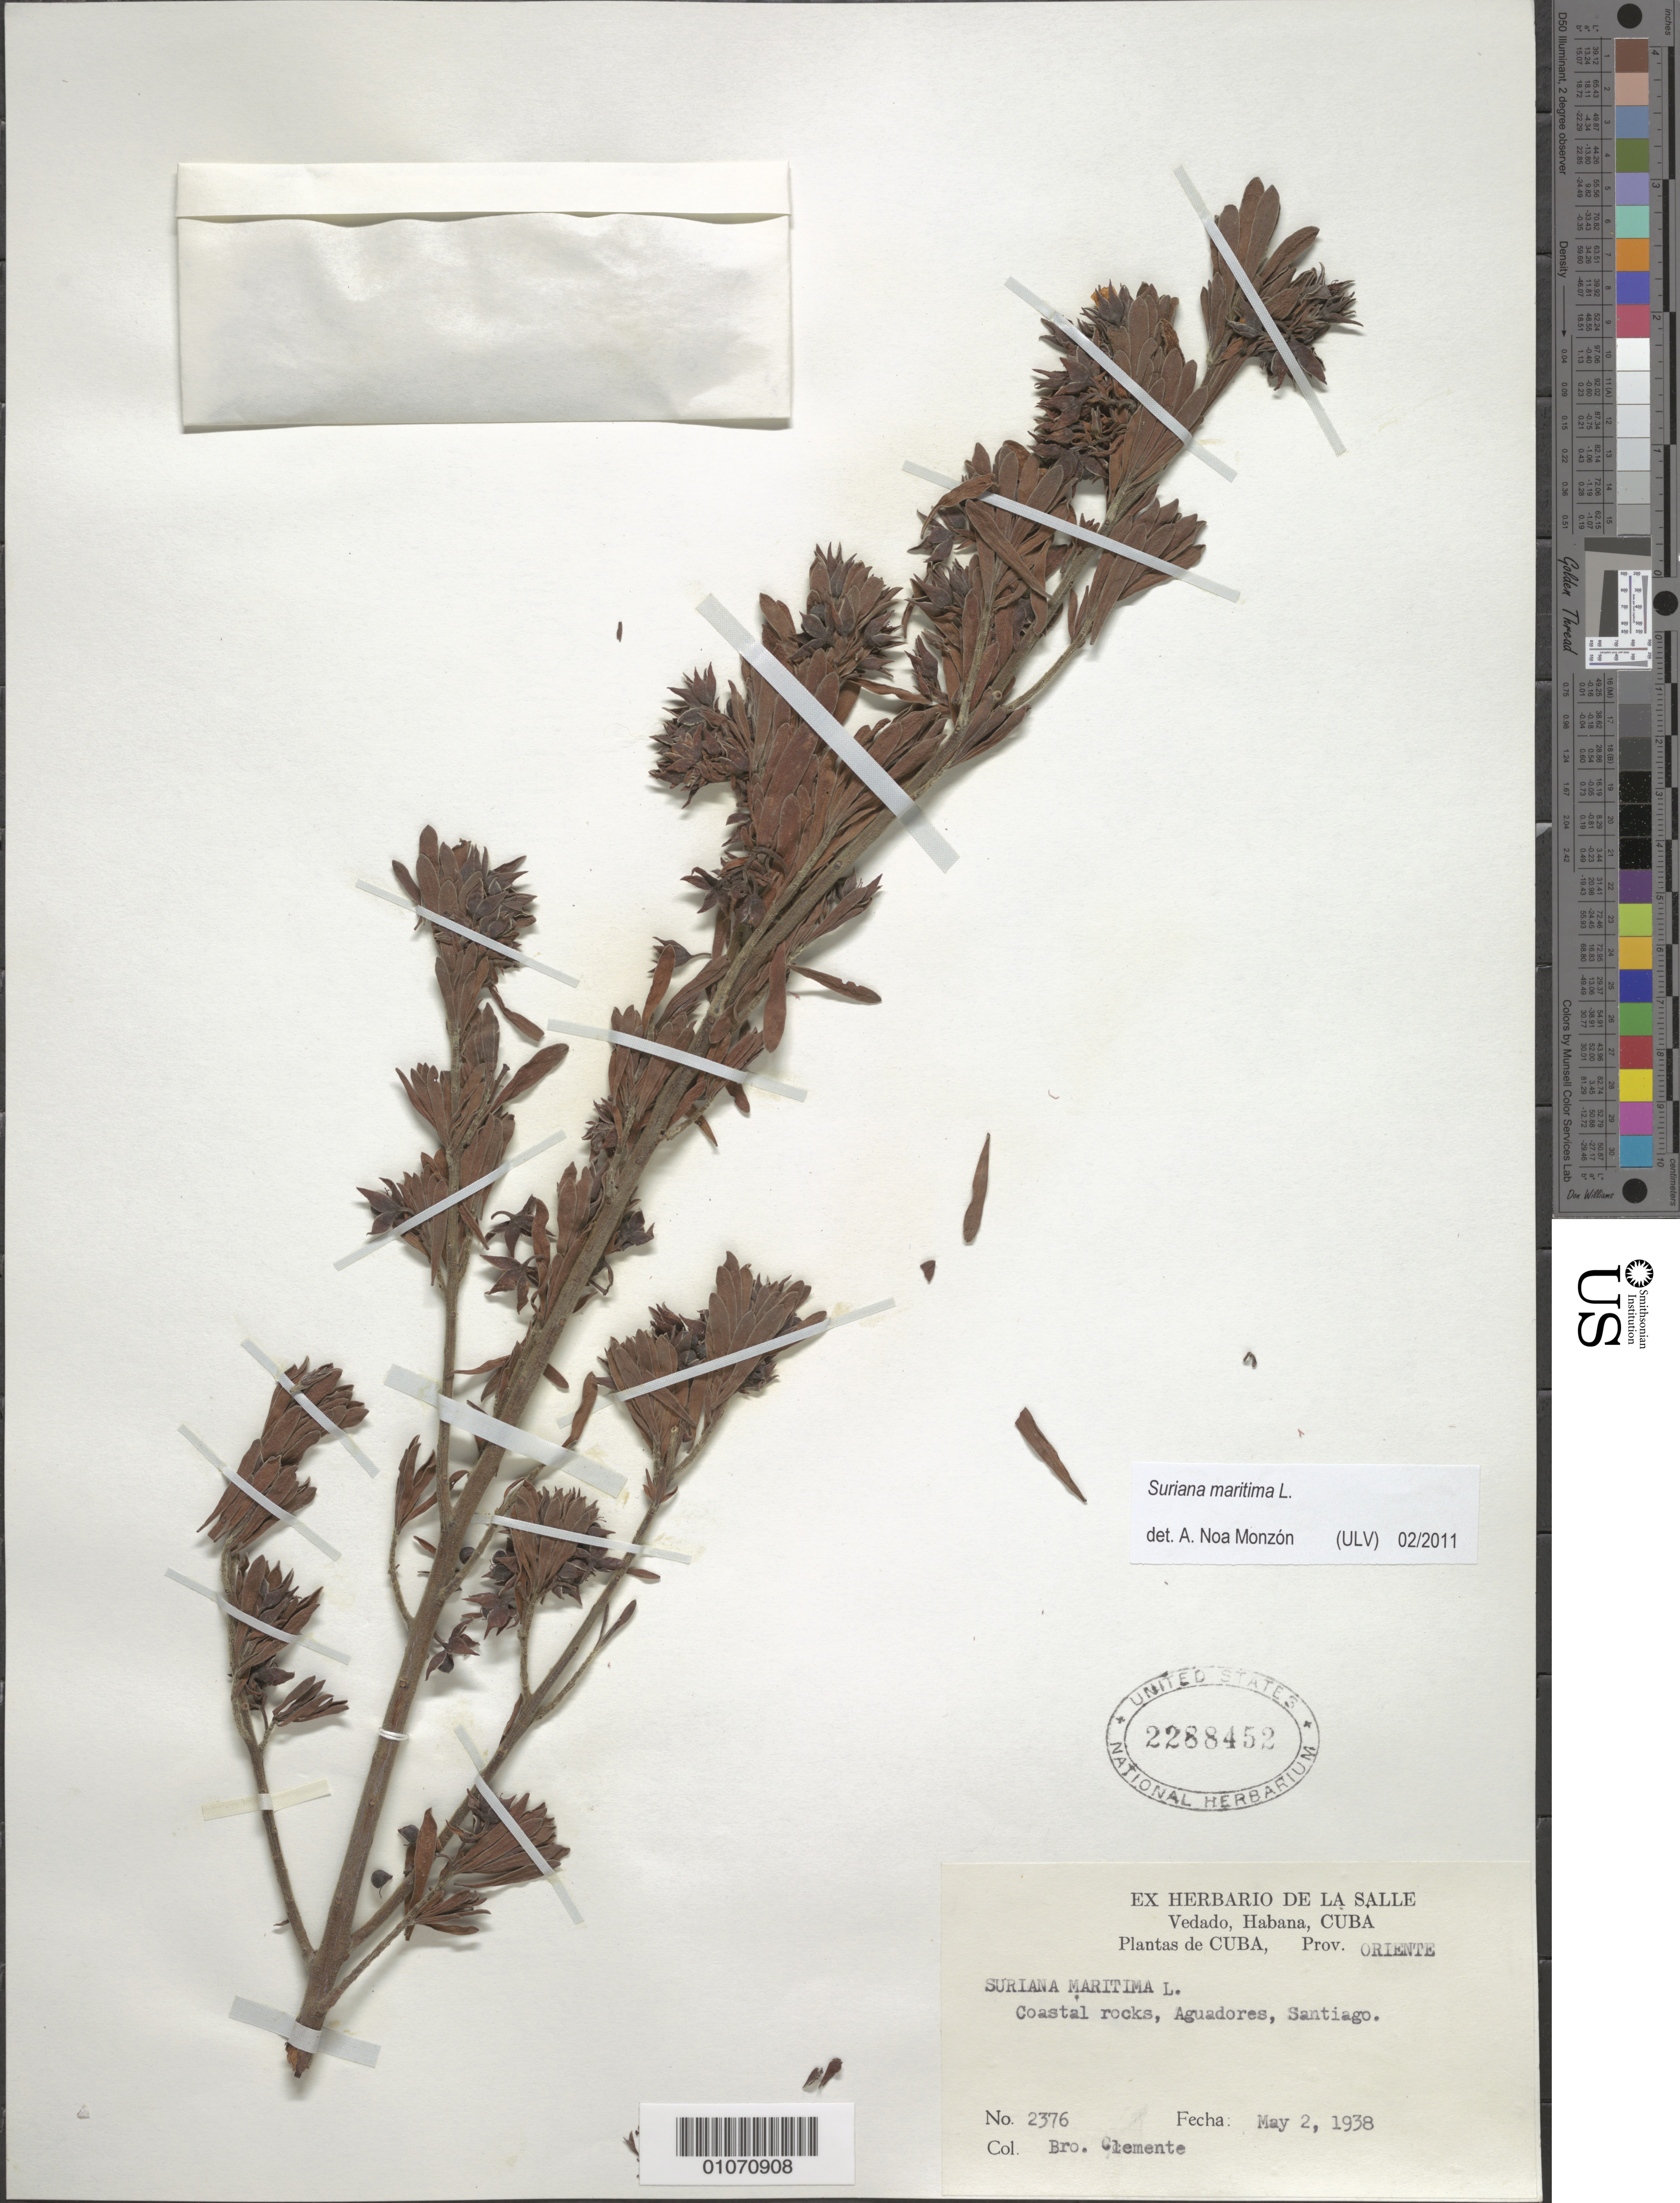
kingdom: Plantae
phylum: Tracheophyta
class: Magnoliopsida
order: Fabales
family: Surianaceae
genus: Suriana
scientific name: Suriana maritima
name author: L.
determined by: Noa Monzón, A.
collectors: Bro. Clemente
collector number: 2376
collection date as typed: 02 May 1938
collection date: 1938-05-02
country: Cuba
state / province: Santiago de Cuba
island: Cuba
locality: Aguadores, Santiago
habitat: Coastal rocks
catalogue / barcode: US 2288452